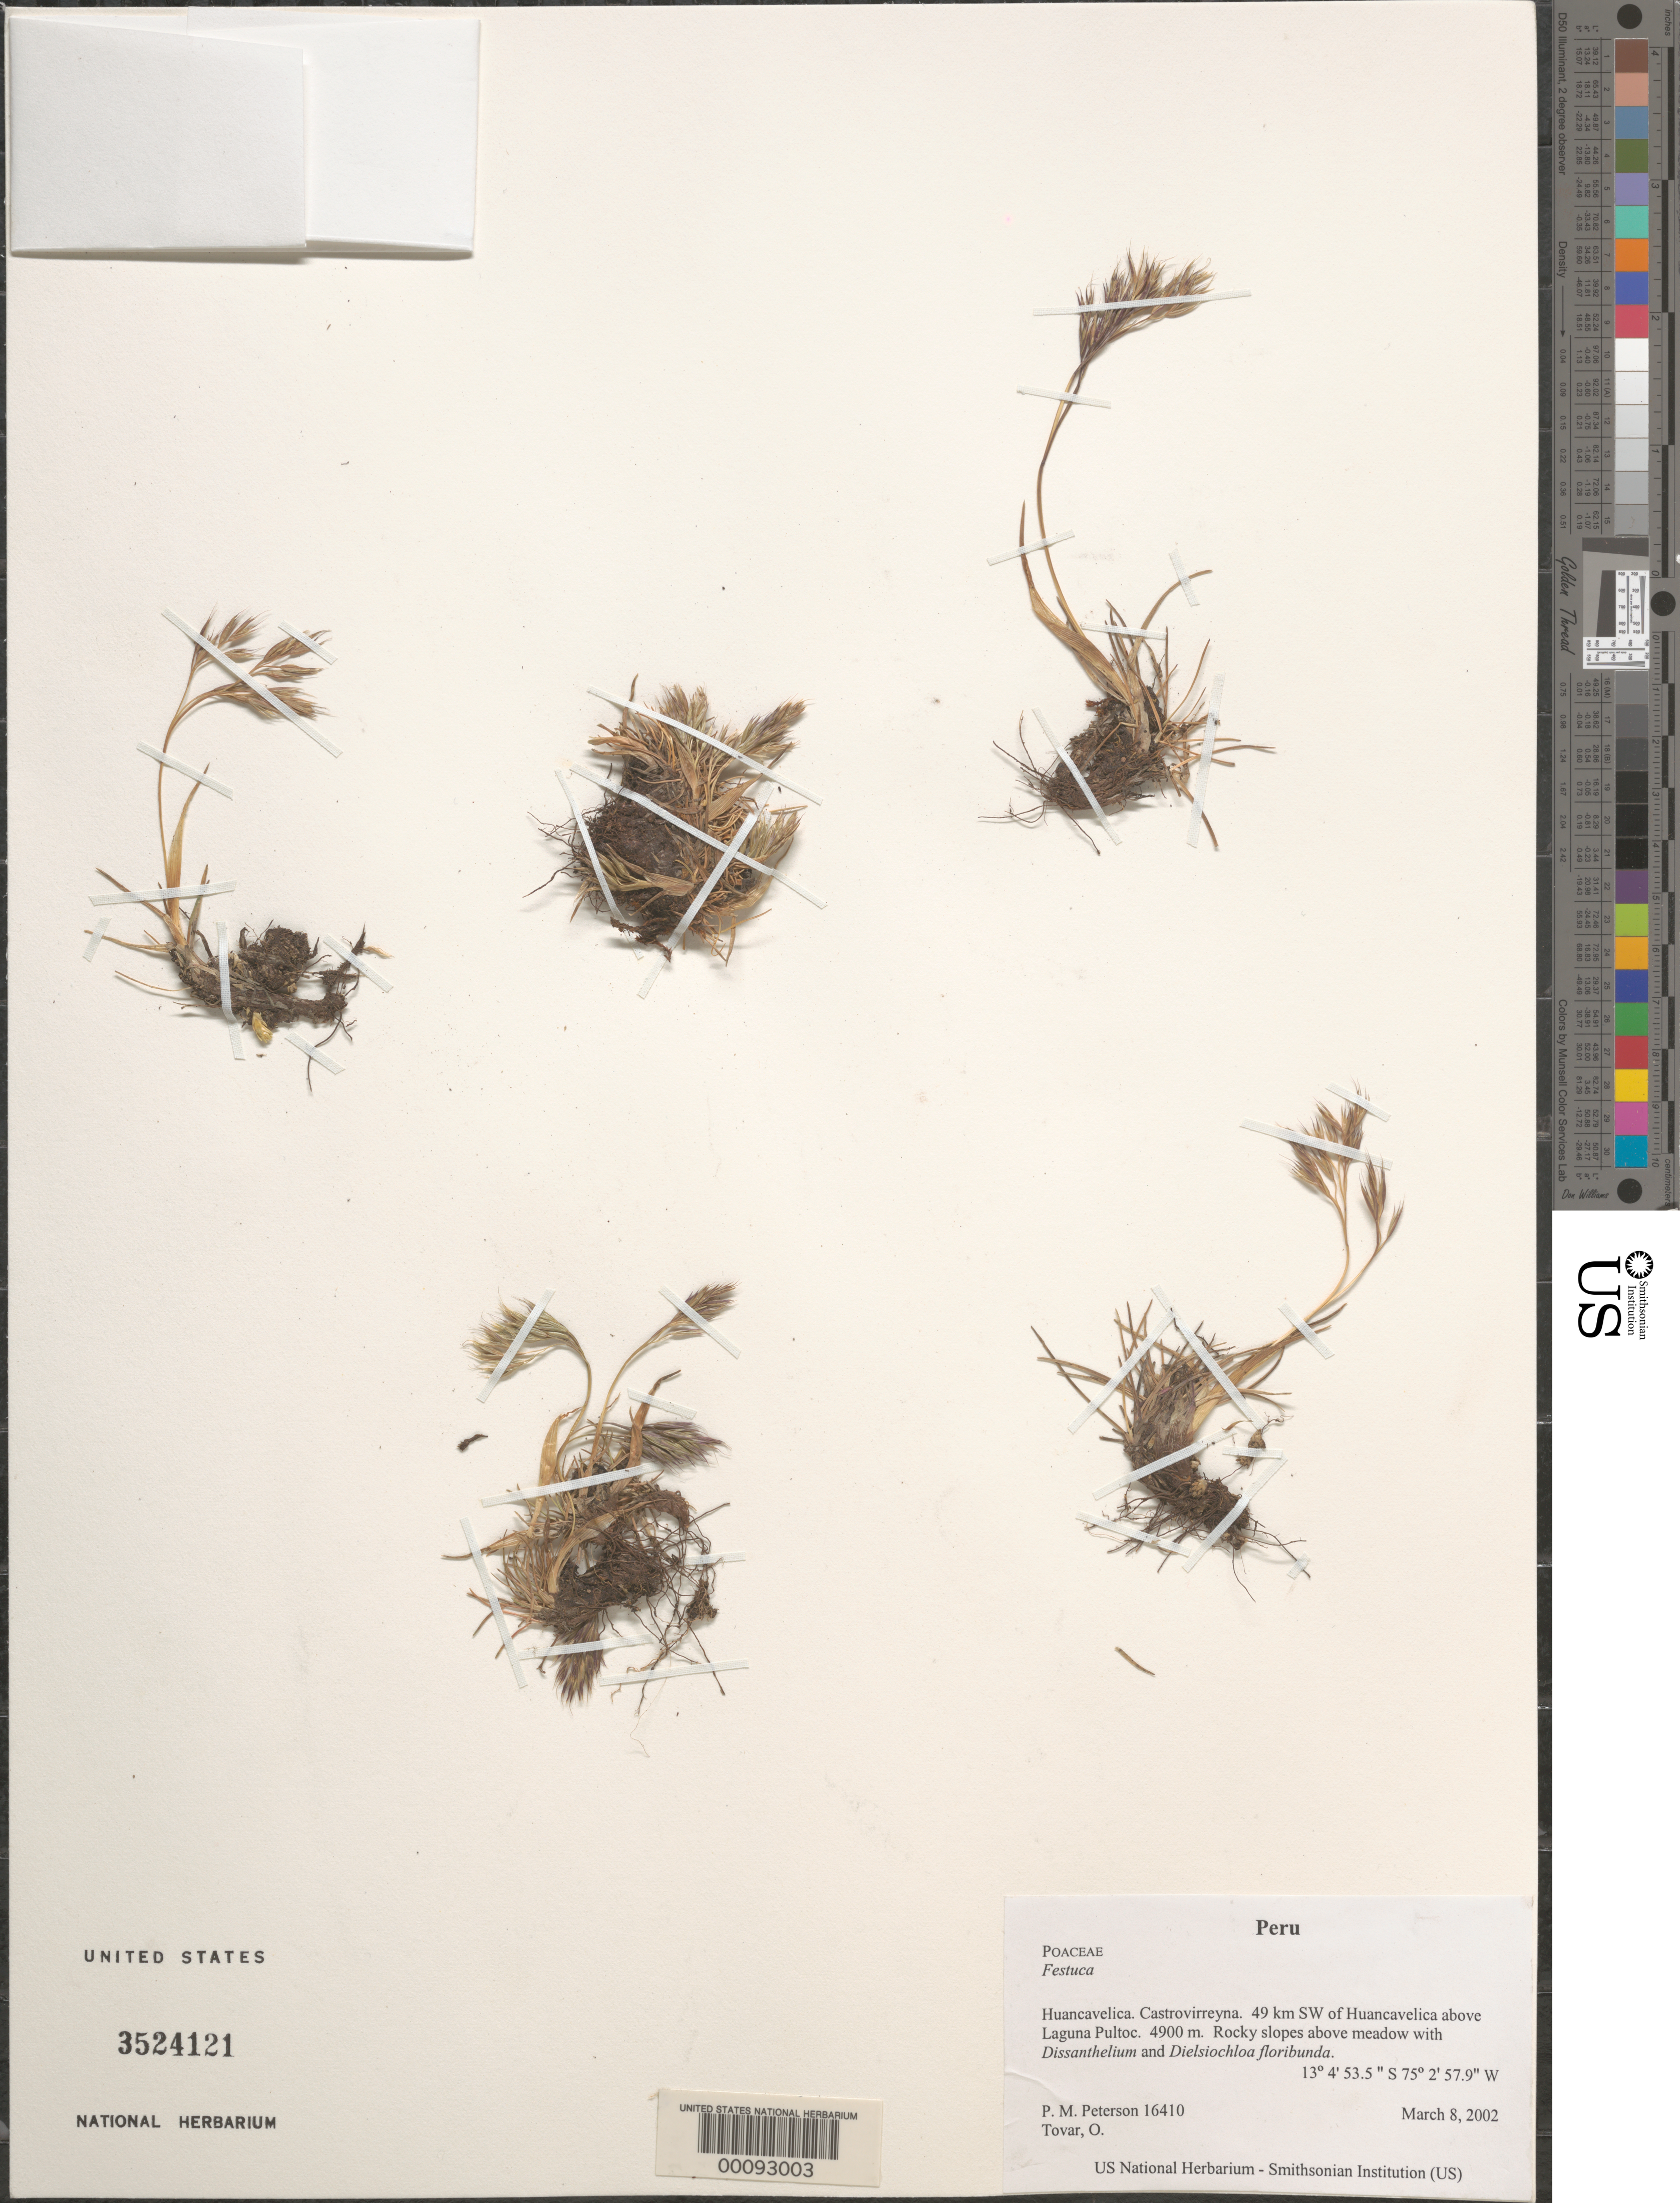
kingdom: Plantae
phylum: Tracheophyta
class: Liliopsida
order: Poales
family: Poaceae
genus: Festuca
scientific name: Festuca sp.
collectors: P. M. Peterson & Ó. Tovar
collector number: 16410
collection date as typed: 08 Mar 2002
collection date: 2002-03-08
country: Peru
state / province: Huancavelica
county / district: Castrovirreyna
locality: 49 km SW of Huancavelica above Laguna Pultoc.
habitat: Rocky slopes above meadow with ~Dissanthelium~ and ~Dielsiochloa floribunda~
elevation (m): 4900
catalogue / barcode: US 3524121